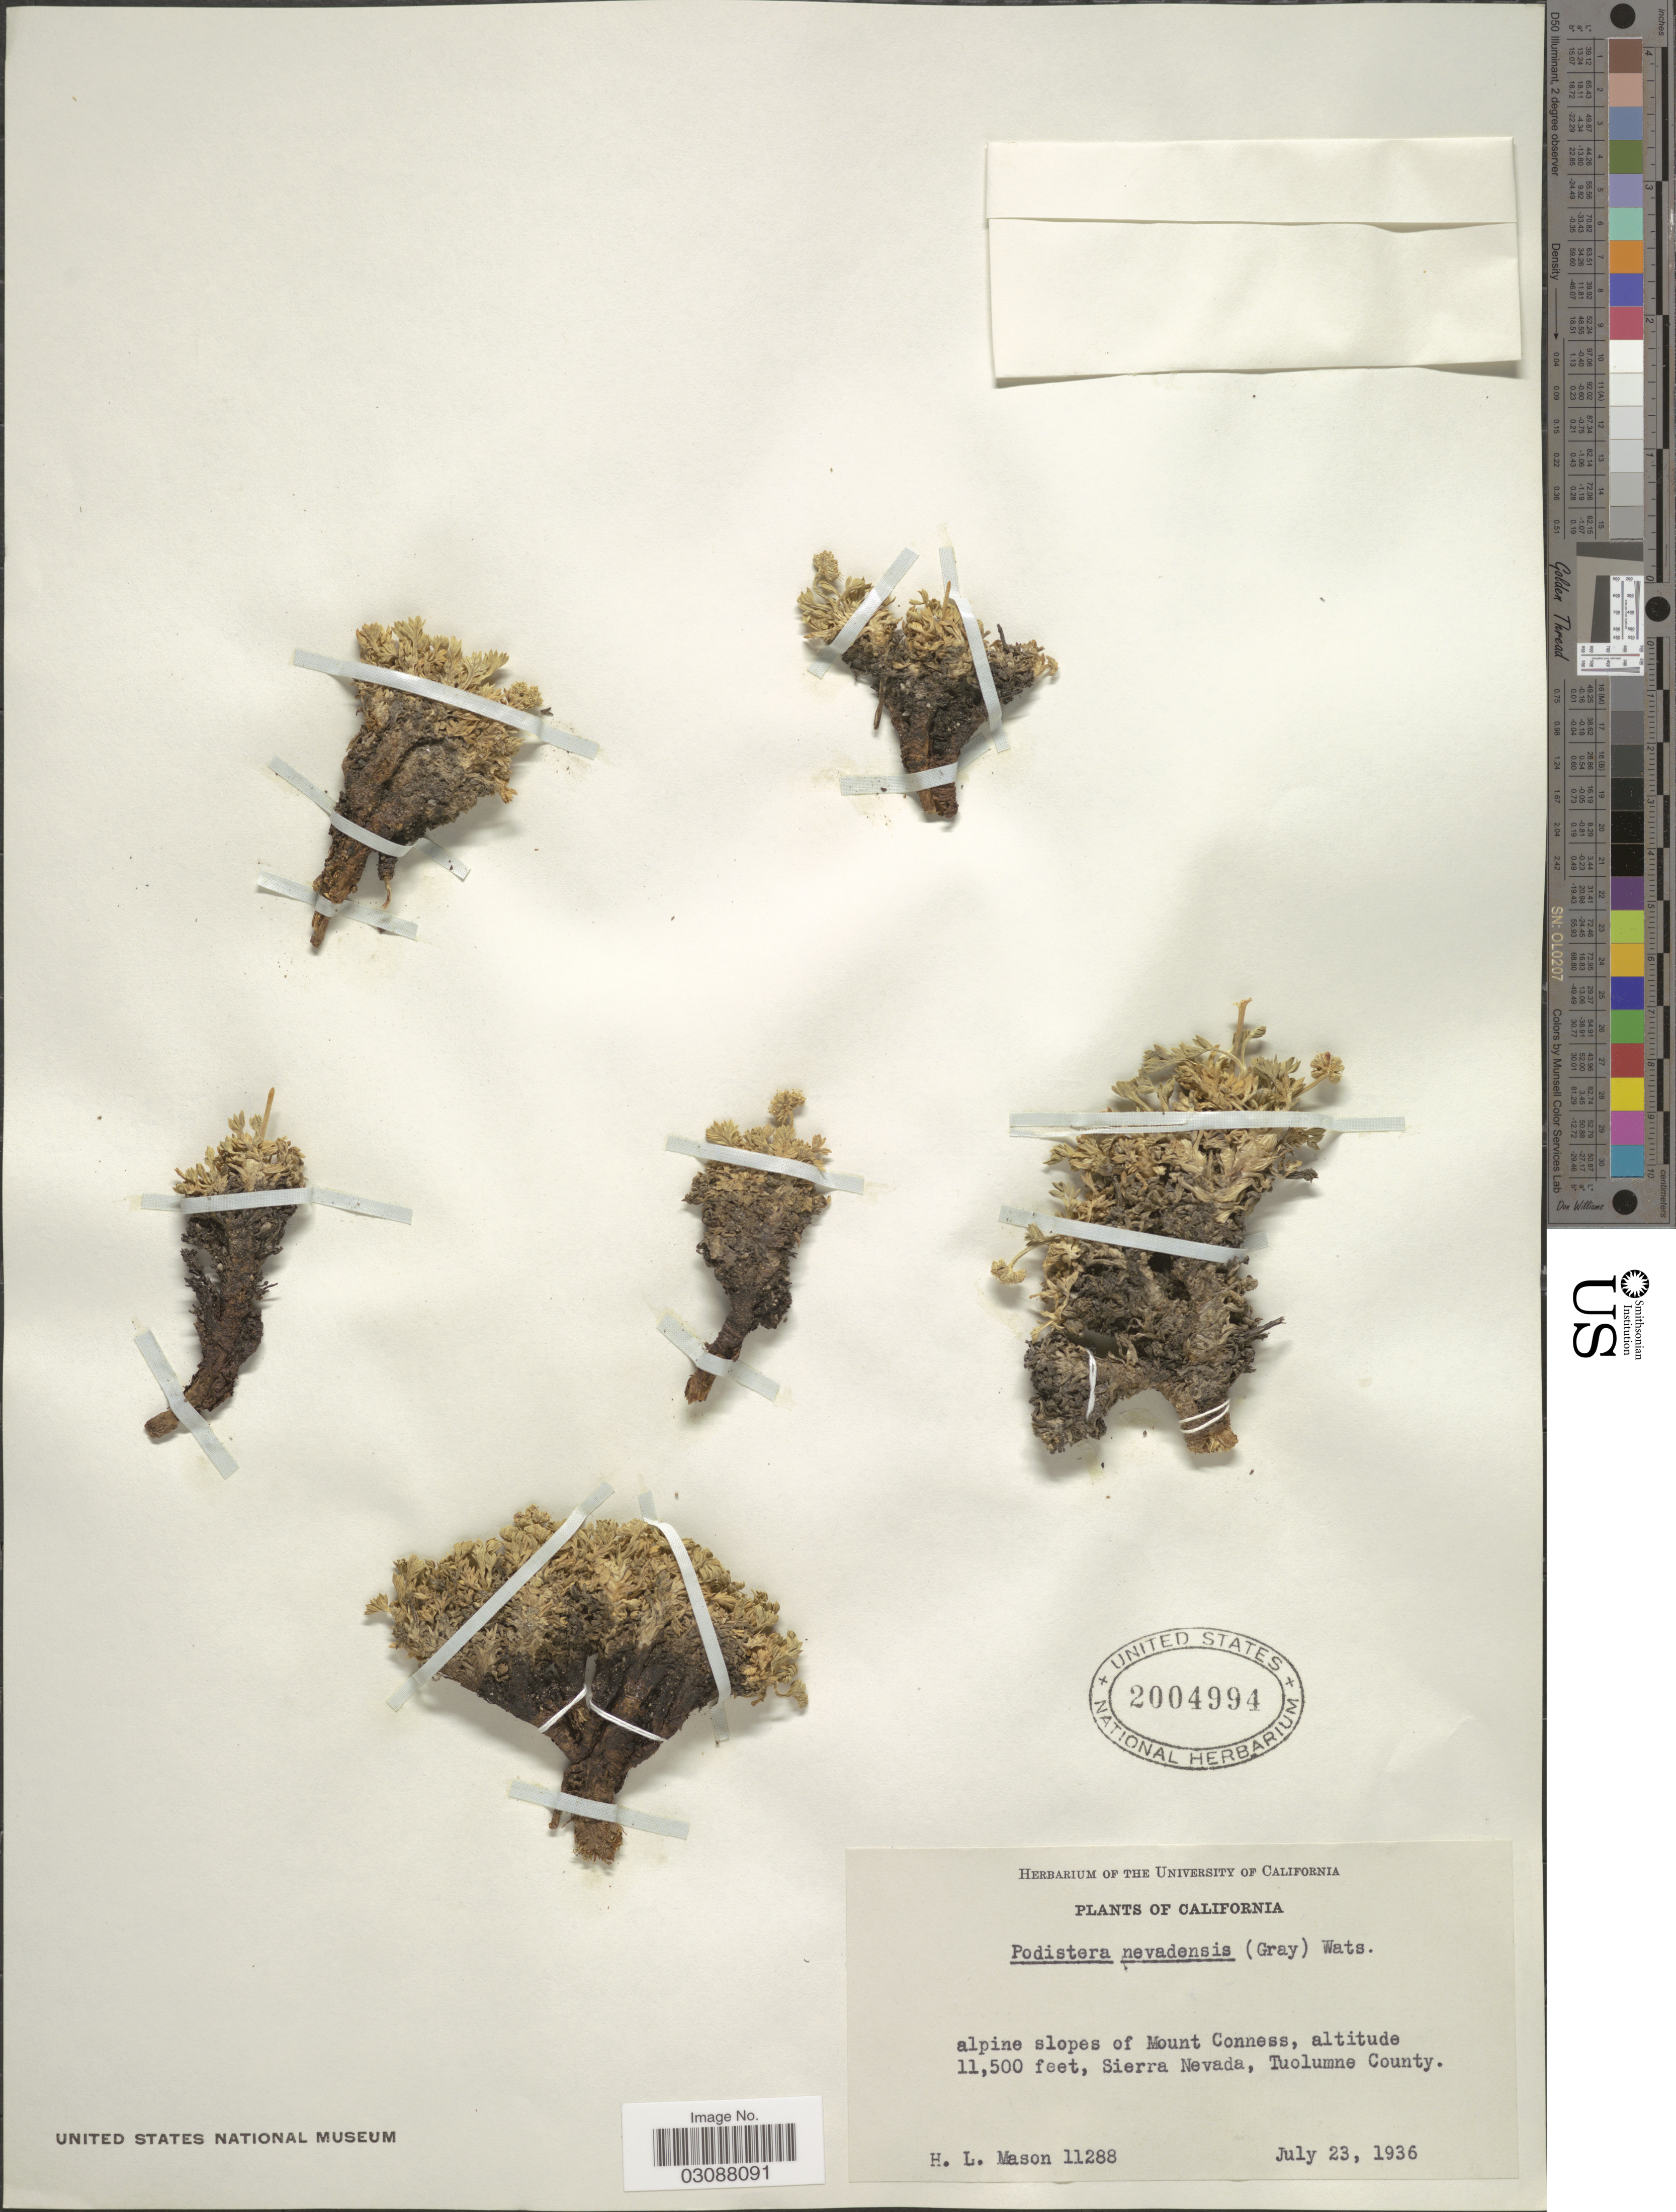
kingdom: Plantae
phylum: Tracheophyta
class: Magnoliopsida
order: Apiales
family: Apiaceae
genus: Podistera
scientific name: Podistera nevadensis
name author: (A. Gray) S. Watson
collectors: H. L. Mason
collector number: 11288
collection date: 1936-07-23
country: United States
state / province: California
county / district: Tuolumne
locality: Alpine slopes of Mount Conness, Sierra Nevada, Tuolumne County.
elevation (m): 3505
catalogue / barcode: US 2004994